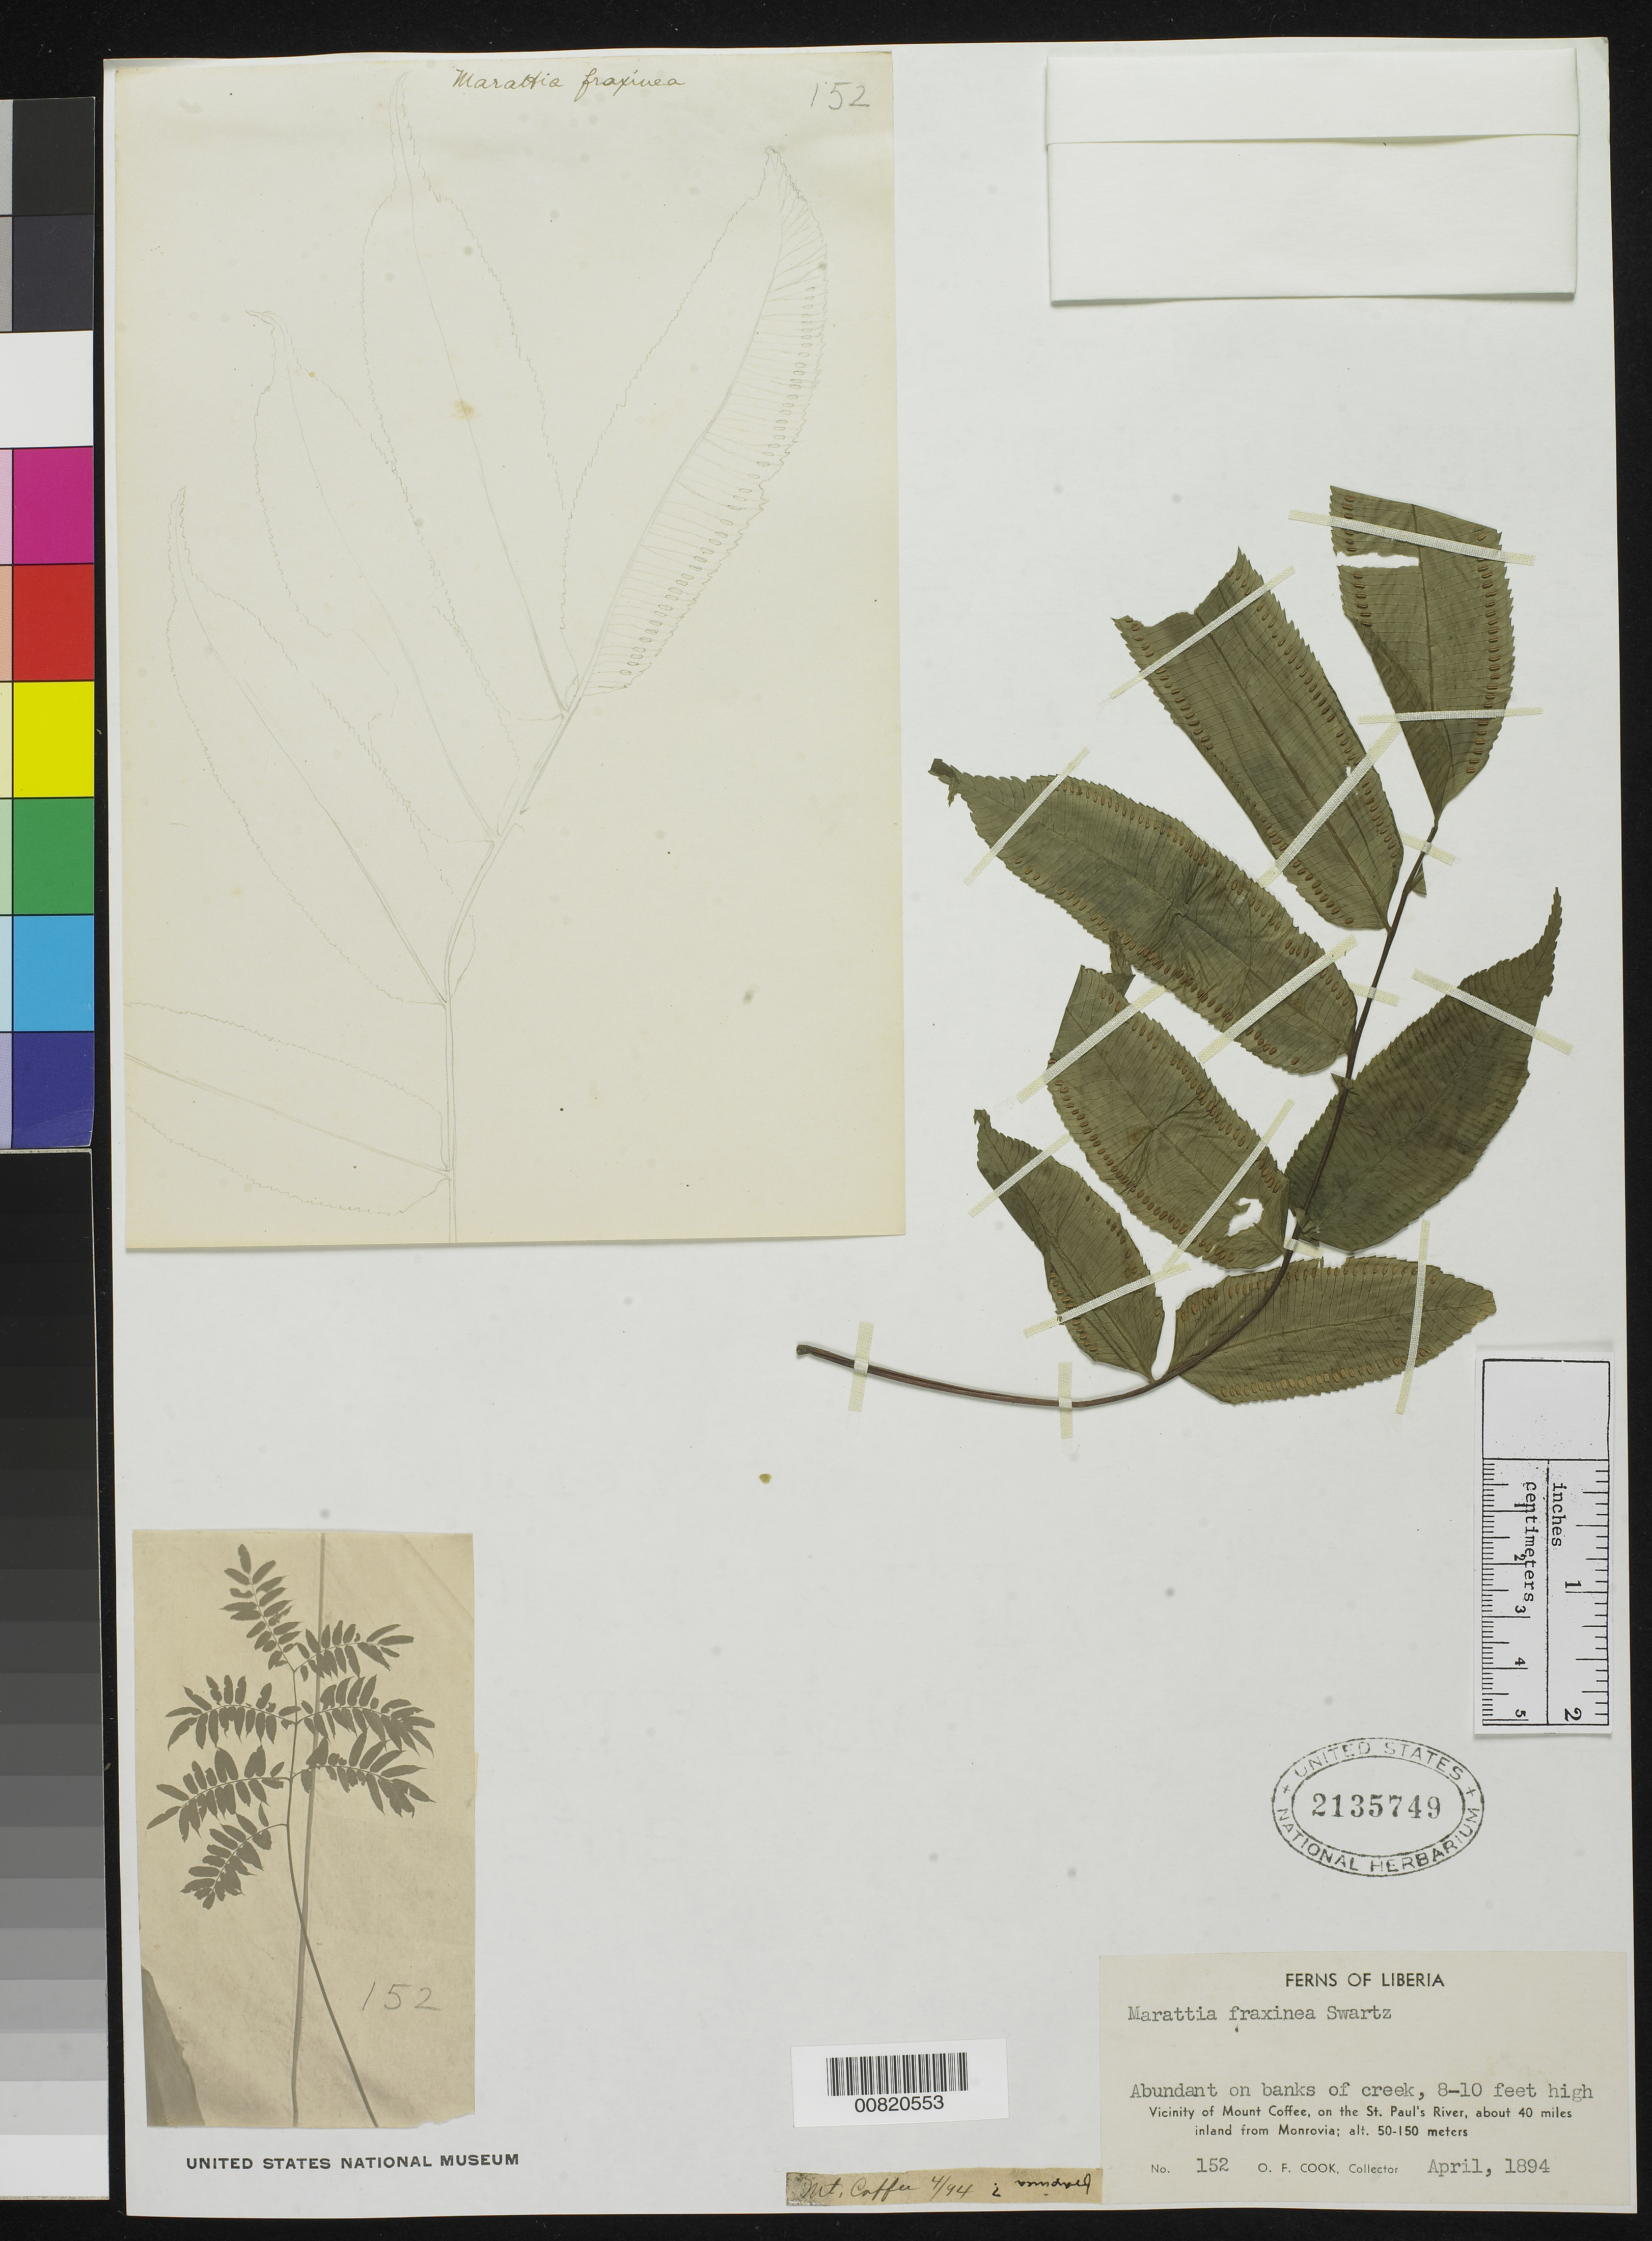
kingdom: Plantae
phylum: Tracheophyta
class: Polypodiopsida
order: Marattiales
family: Marattiaceae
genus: Ptisana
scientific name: Ptisana fraxinea var. fraxinea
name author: (Sm.) Murdock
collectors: O. F. Cook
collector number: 152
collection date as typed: Apr 1894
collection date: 1894-04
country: Liberia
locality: Vicinity of Mt. Coffee, on the St. Paul's River, about 40 miles inland from Monrovia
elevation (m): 50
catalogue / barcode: US 2135749